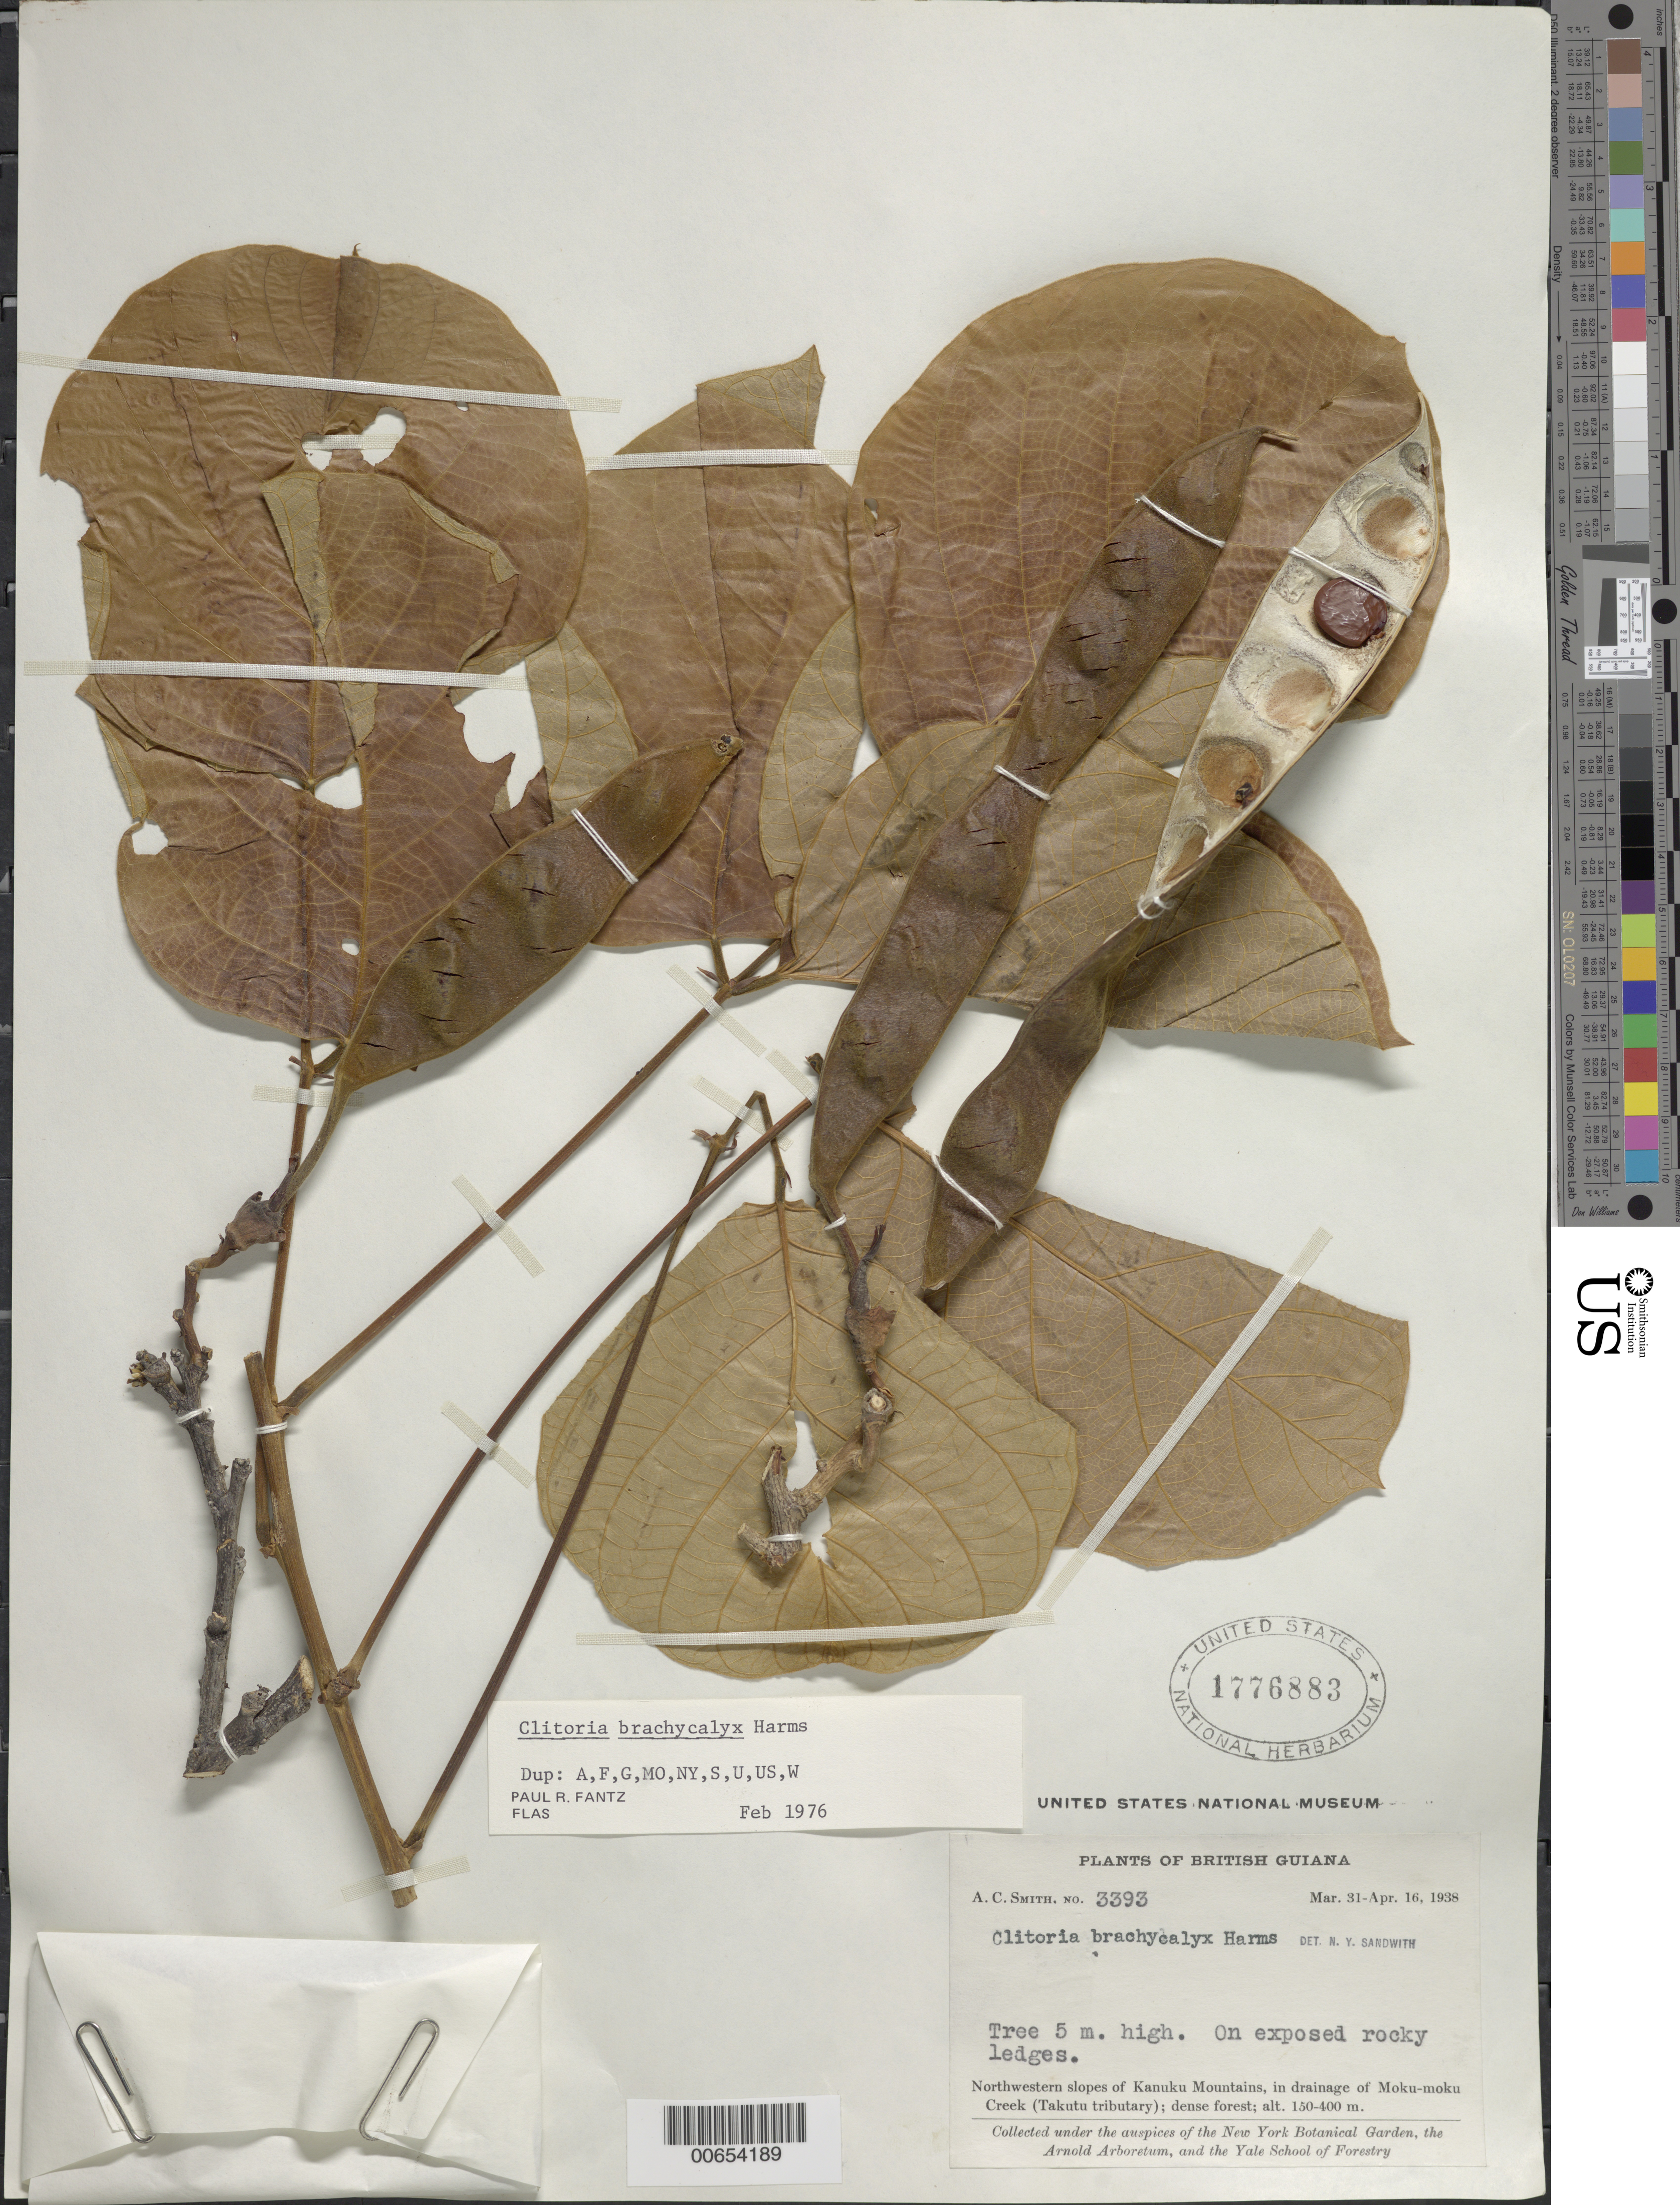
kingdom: Plantae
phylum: Tracheophyta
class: Magnoliopsida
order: Fabales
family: Fabaceae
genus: Clitoria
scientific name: Clitoria brachycalyx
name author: Harms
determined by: Fantz, P. R., (FLAS), University of Florida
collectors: A. C. Smith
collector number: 3393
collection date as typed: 31-Mar-38 to 16-Apr-38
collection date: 1938-03-31/1938-04-16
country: Guyana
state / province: U. Takutu-U. Essequibo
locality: Kanuku Mts., NW slopes, in drainage of Moku-moku Creek (Takutu tributary)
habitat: Exposed rocky ledges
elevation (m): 150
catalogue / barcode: US 1776883